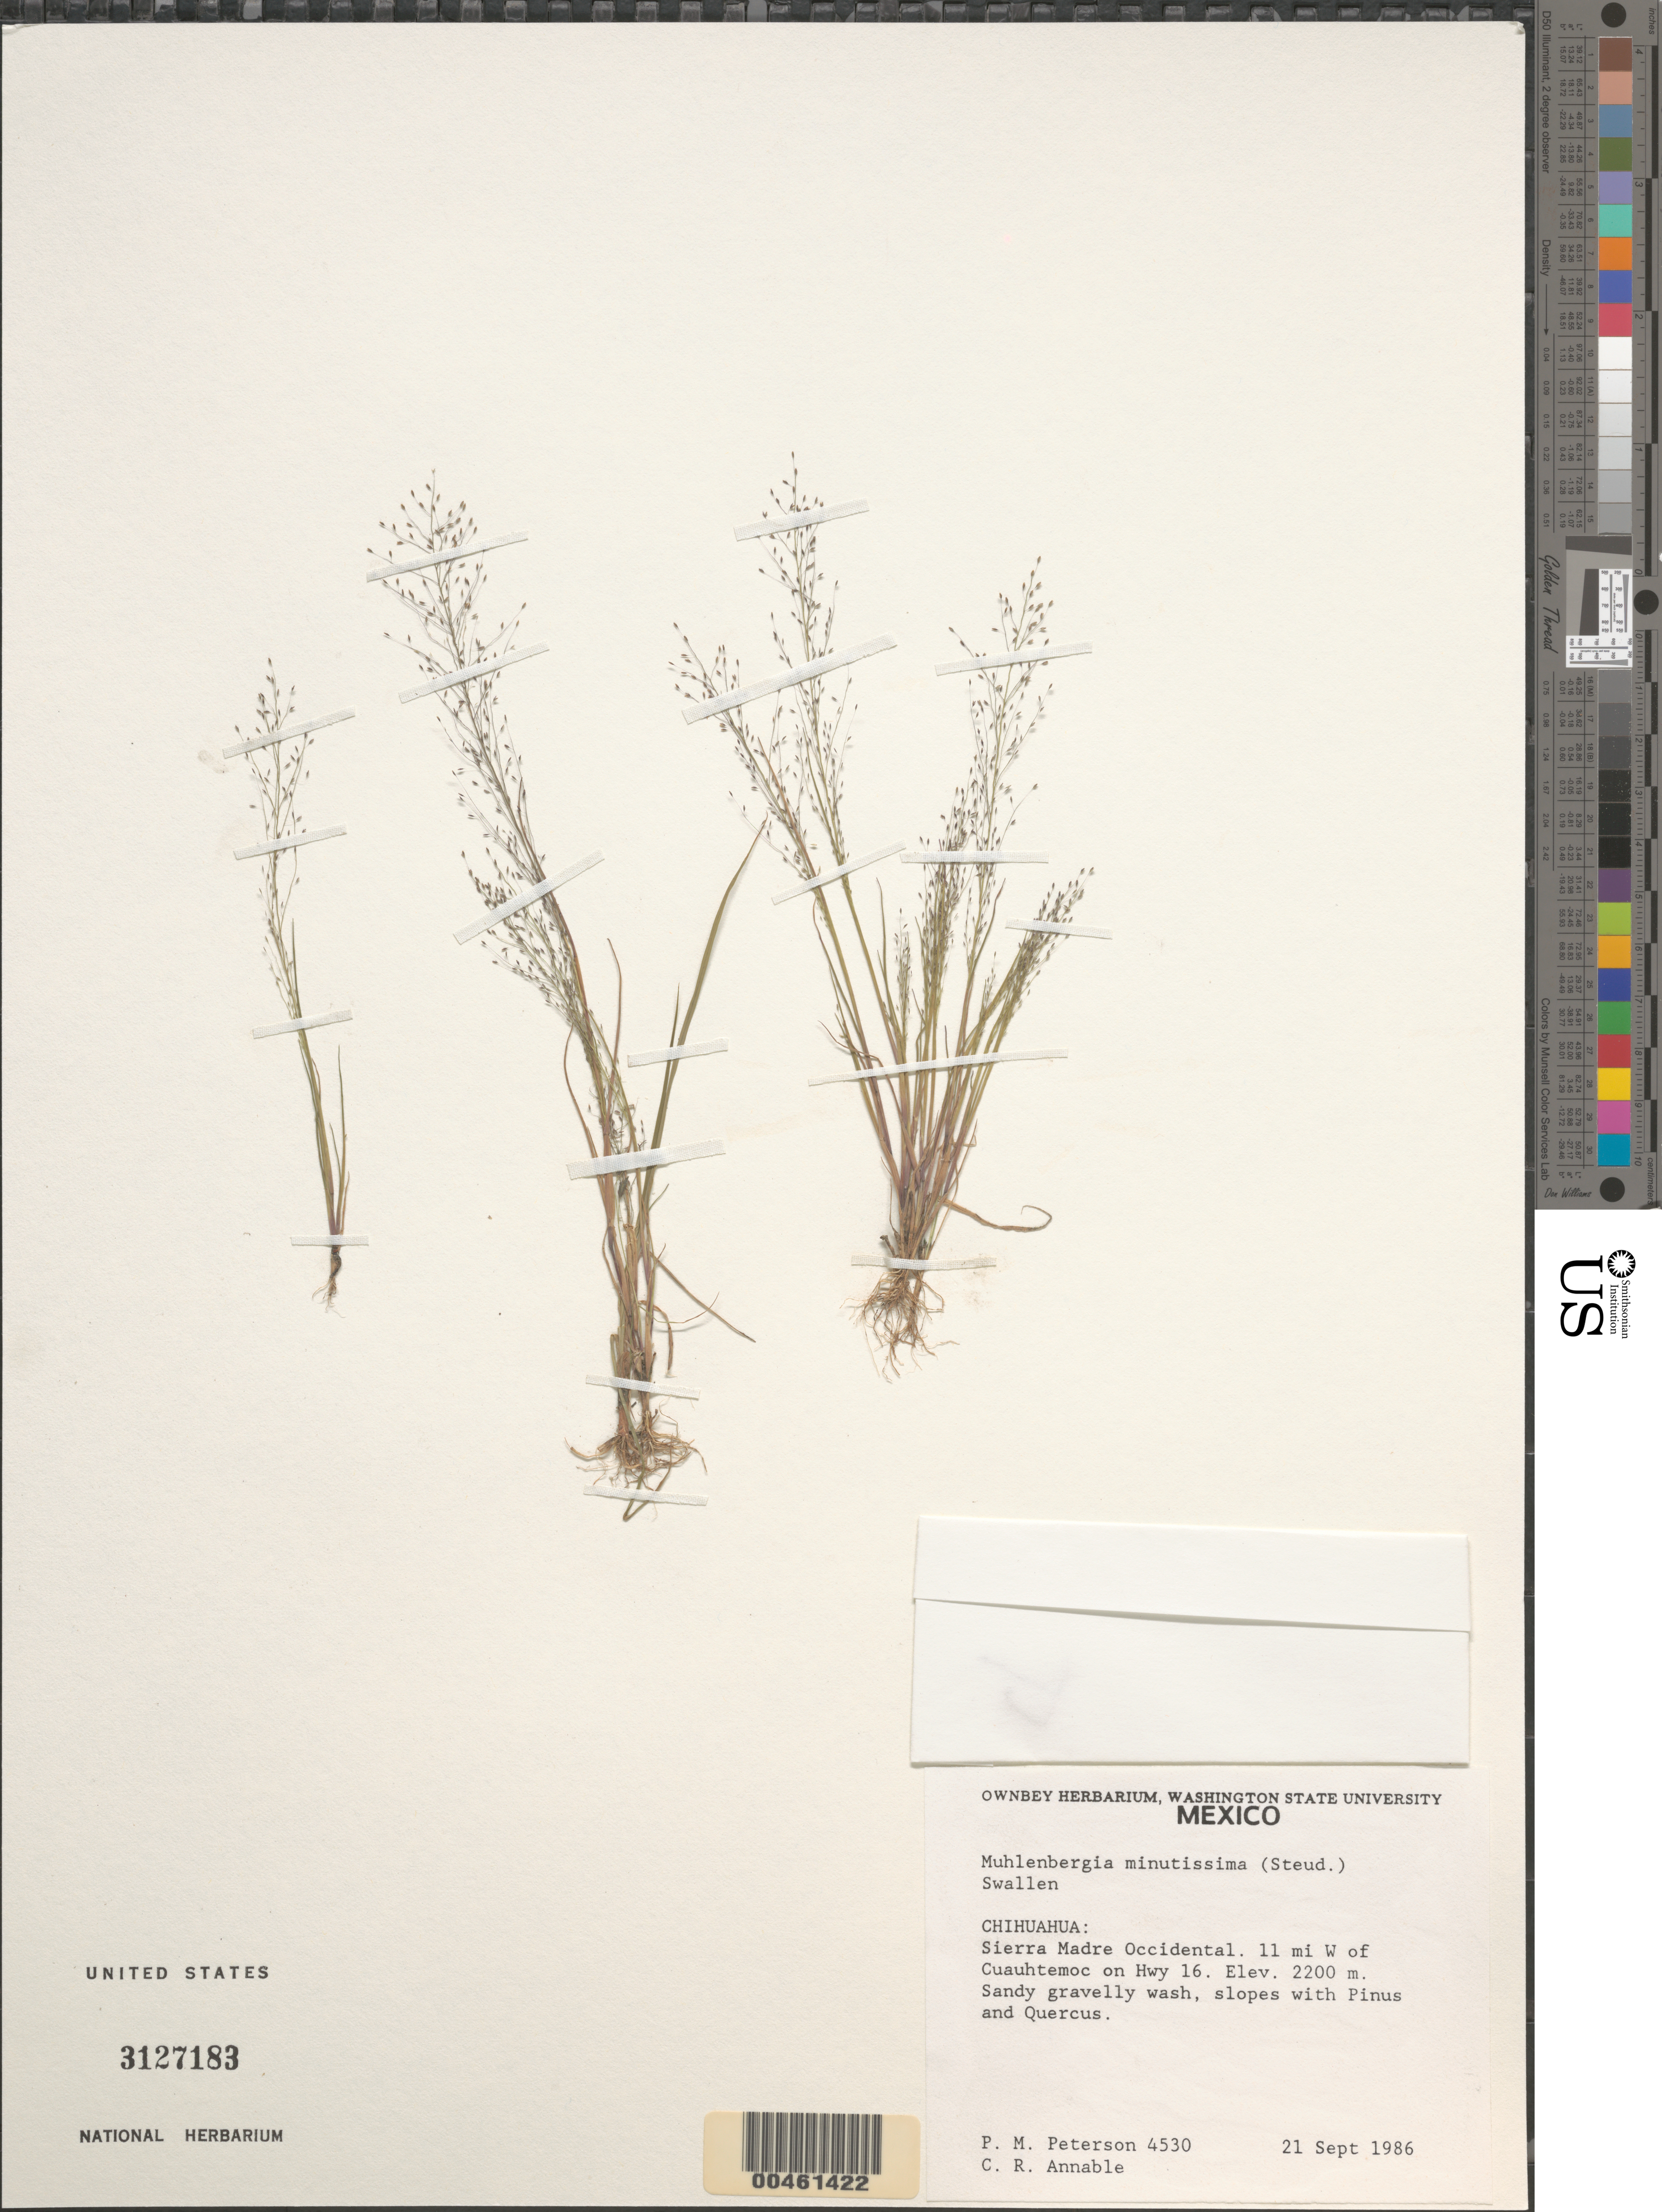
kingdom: Plantae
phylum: Tracheophyta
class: Liliopsida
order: Poales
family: Poaceae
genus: Muhlenbergia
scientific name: Muhlenbergia minutissima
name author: (Steud.) Swallen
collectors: P. M. Peterson & C. R. Annable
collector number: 04530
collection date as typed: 21 Sep 1986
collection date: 1986-09-21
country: Mexico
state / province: Chihuahua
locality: Sierra Madre Occidental, 11 miles W of Cuauhtemoc on Hwy 16.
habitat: Sandy gravelly wash, slopes with Pinus and Quercus.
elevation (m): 2200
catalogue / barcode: US 3127183